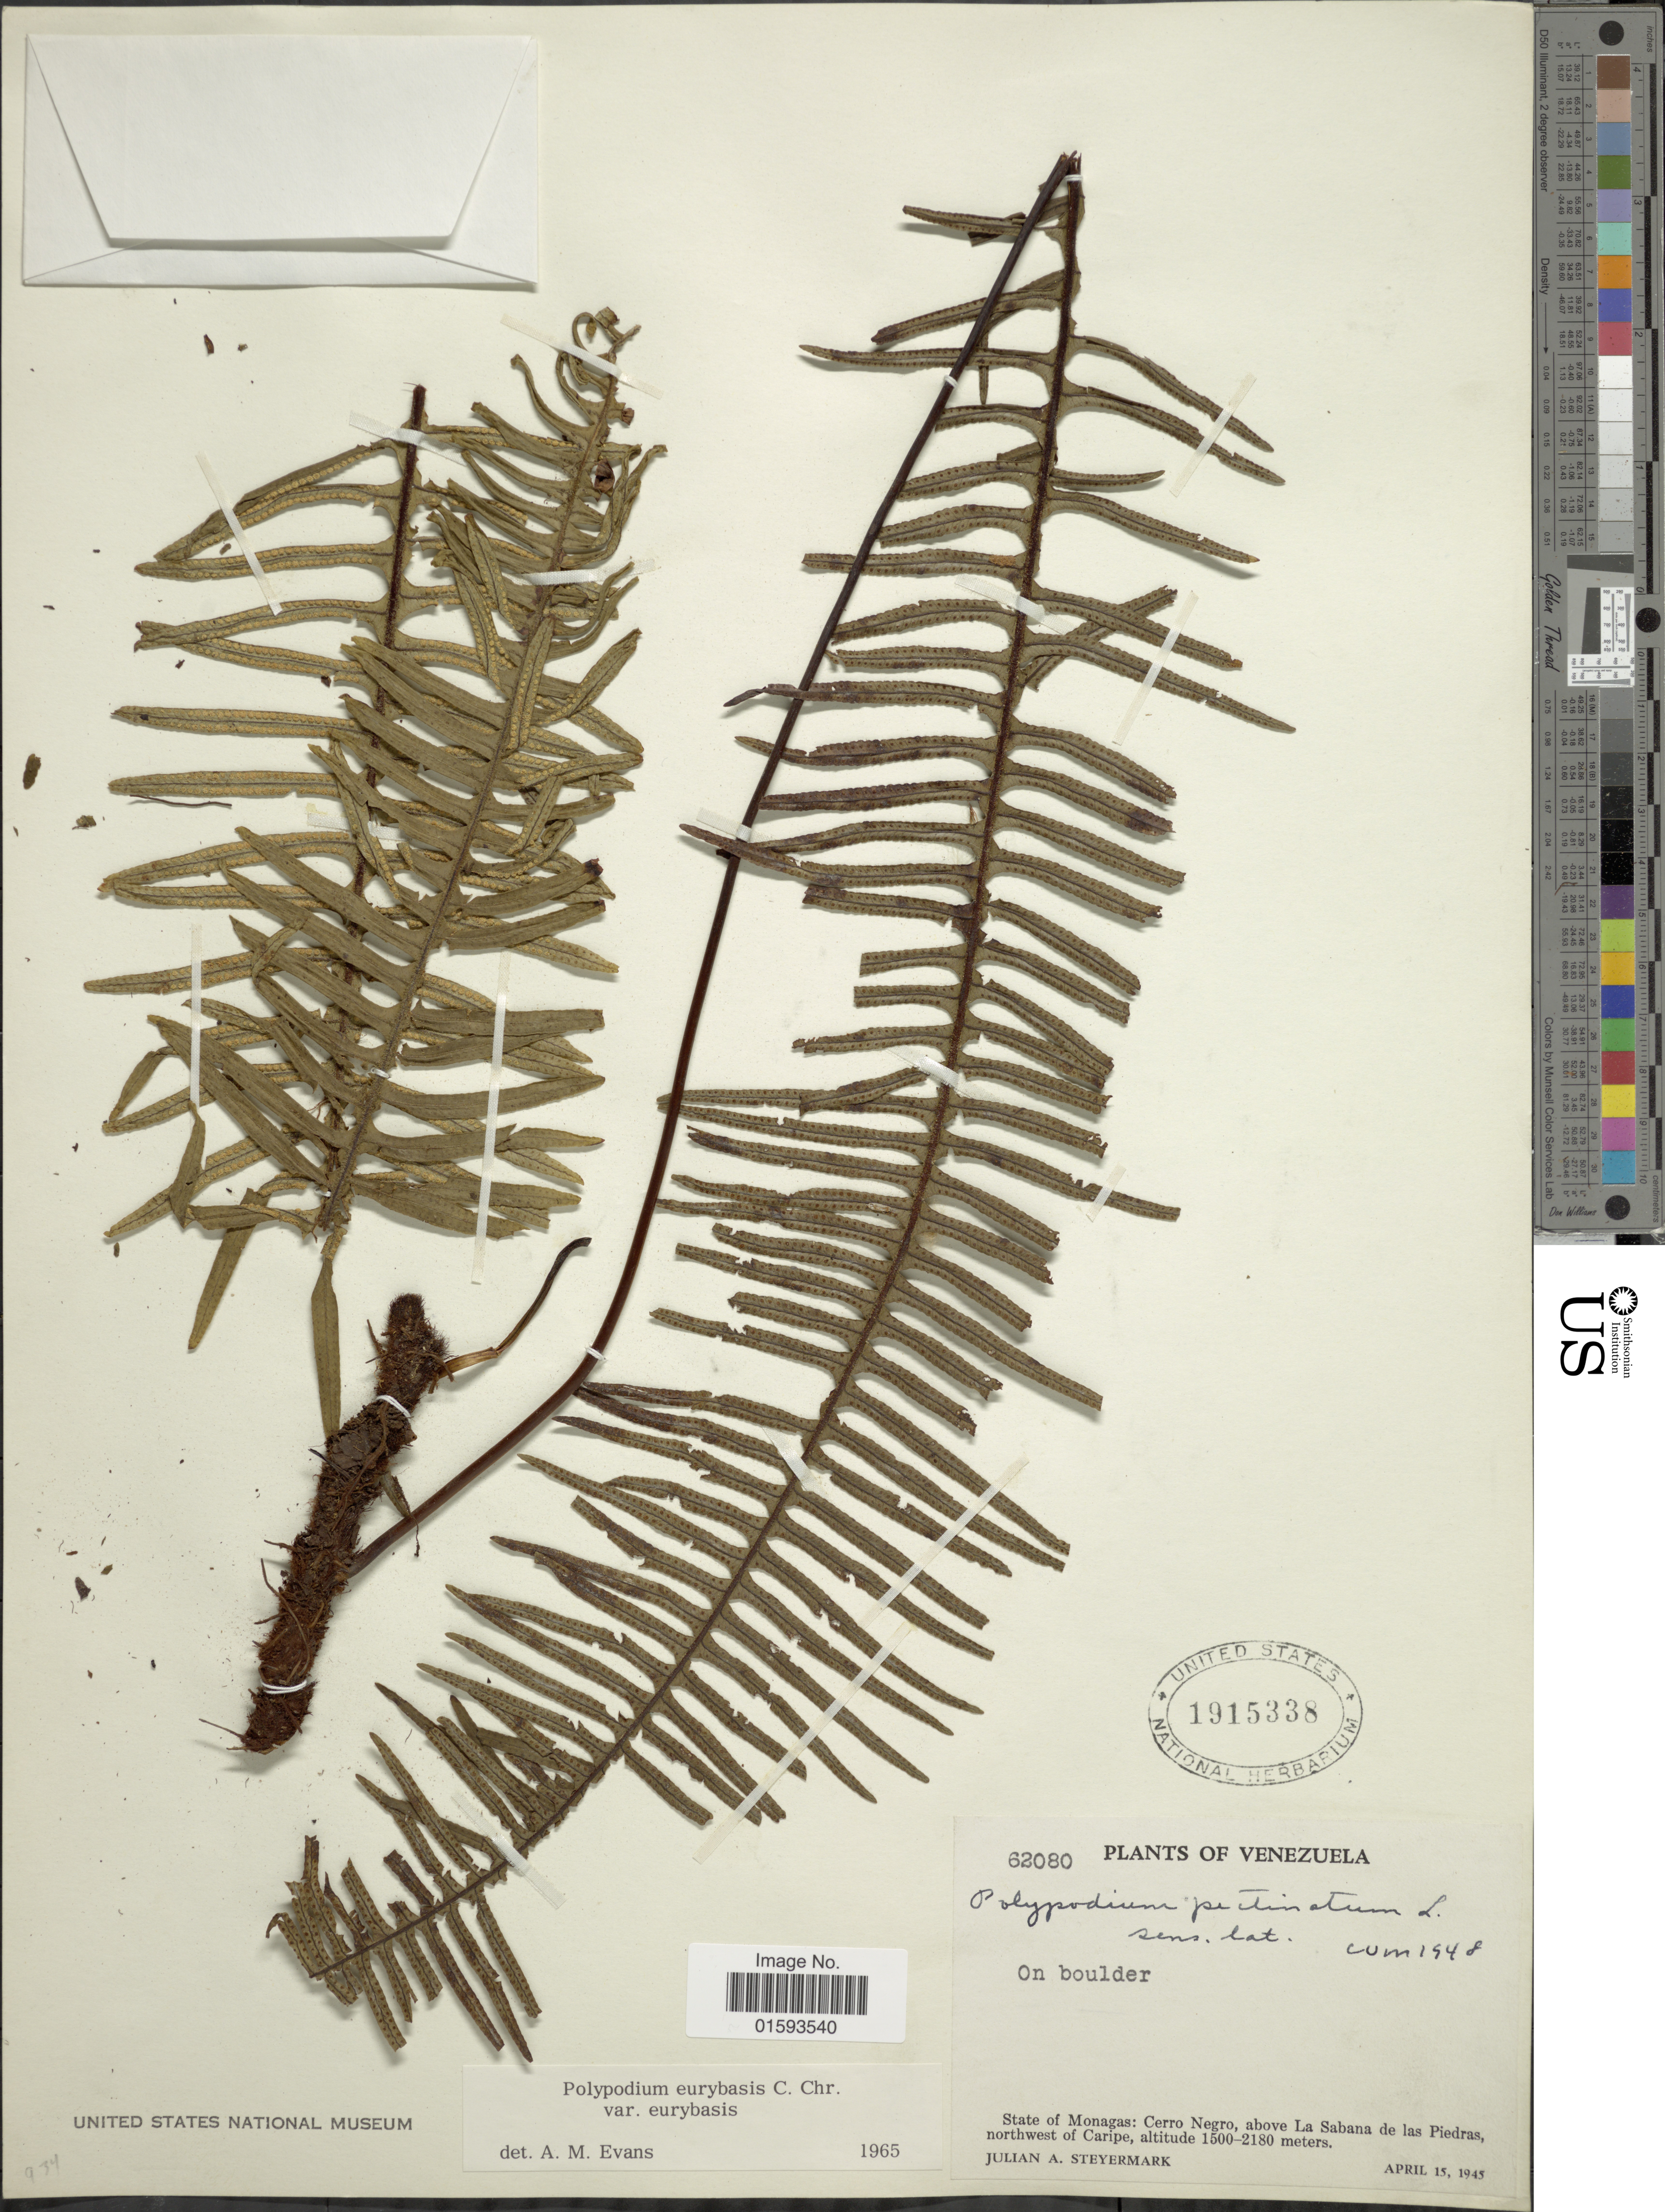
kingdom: Plantae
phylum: Tracheophyta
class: Polypodiopsida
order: Polypodiales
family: Polypodiaceae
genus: Pecluma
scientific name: Pecluma eurybasis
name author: (C. Chr.) M.G. Price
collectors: J. Steyermark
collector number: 62080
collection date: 1945-04-15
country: Venezuela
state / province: Monagas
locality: On boulder, Cerro Negro, above La Sabana de las Piedras, northwest of Caripe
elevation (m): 1500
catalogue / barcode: US 1915338